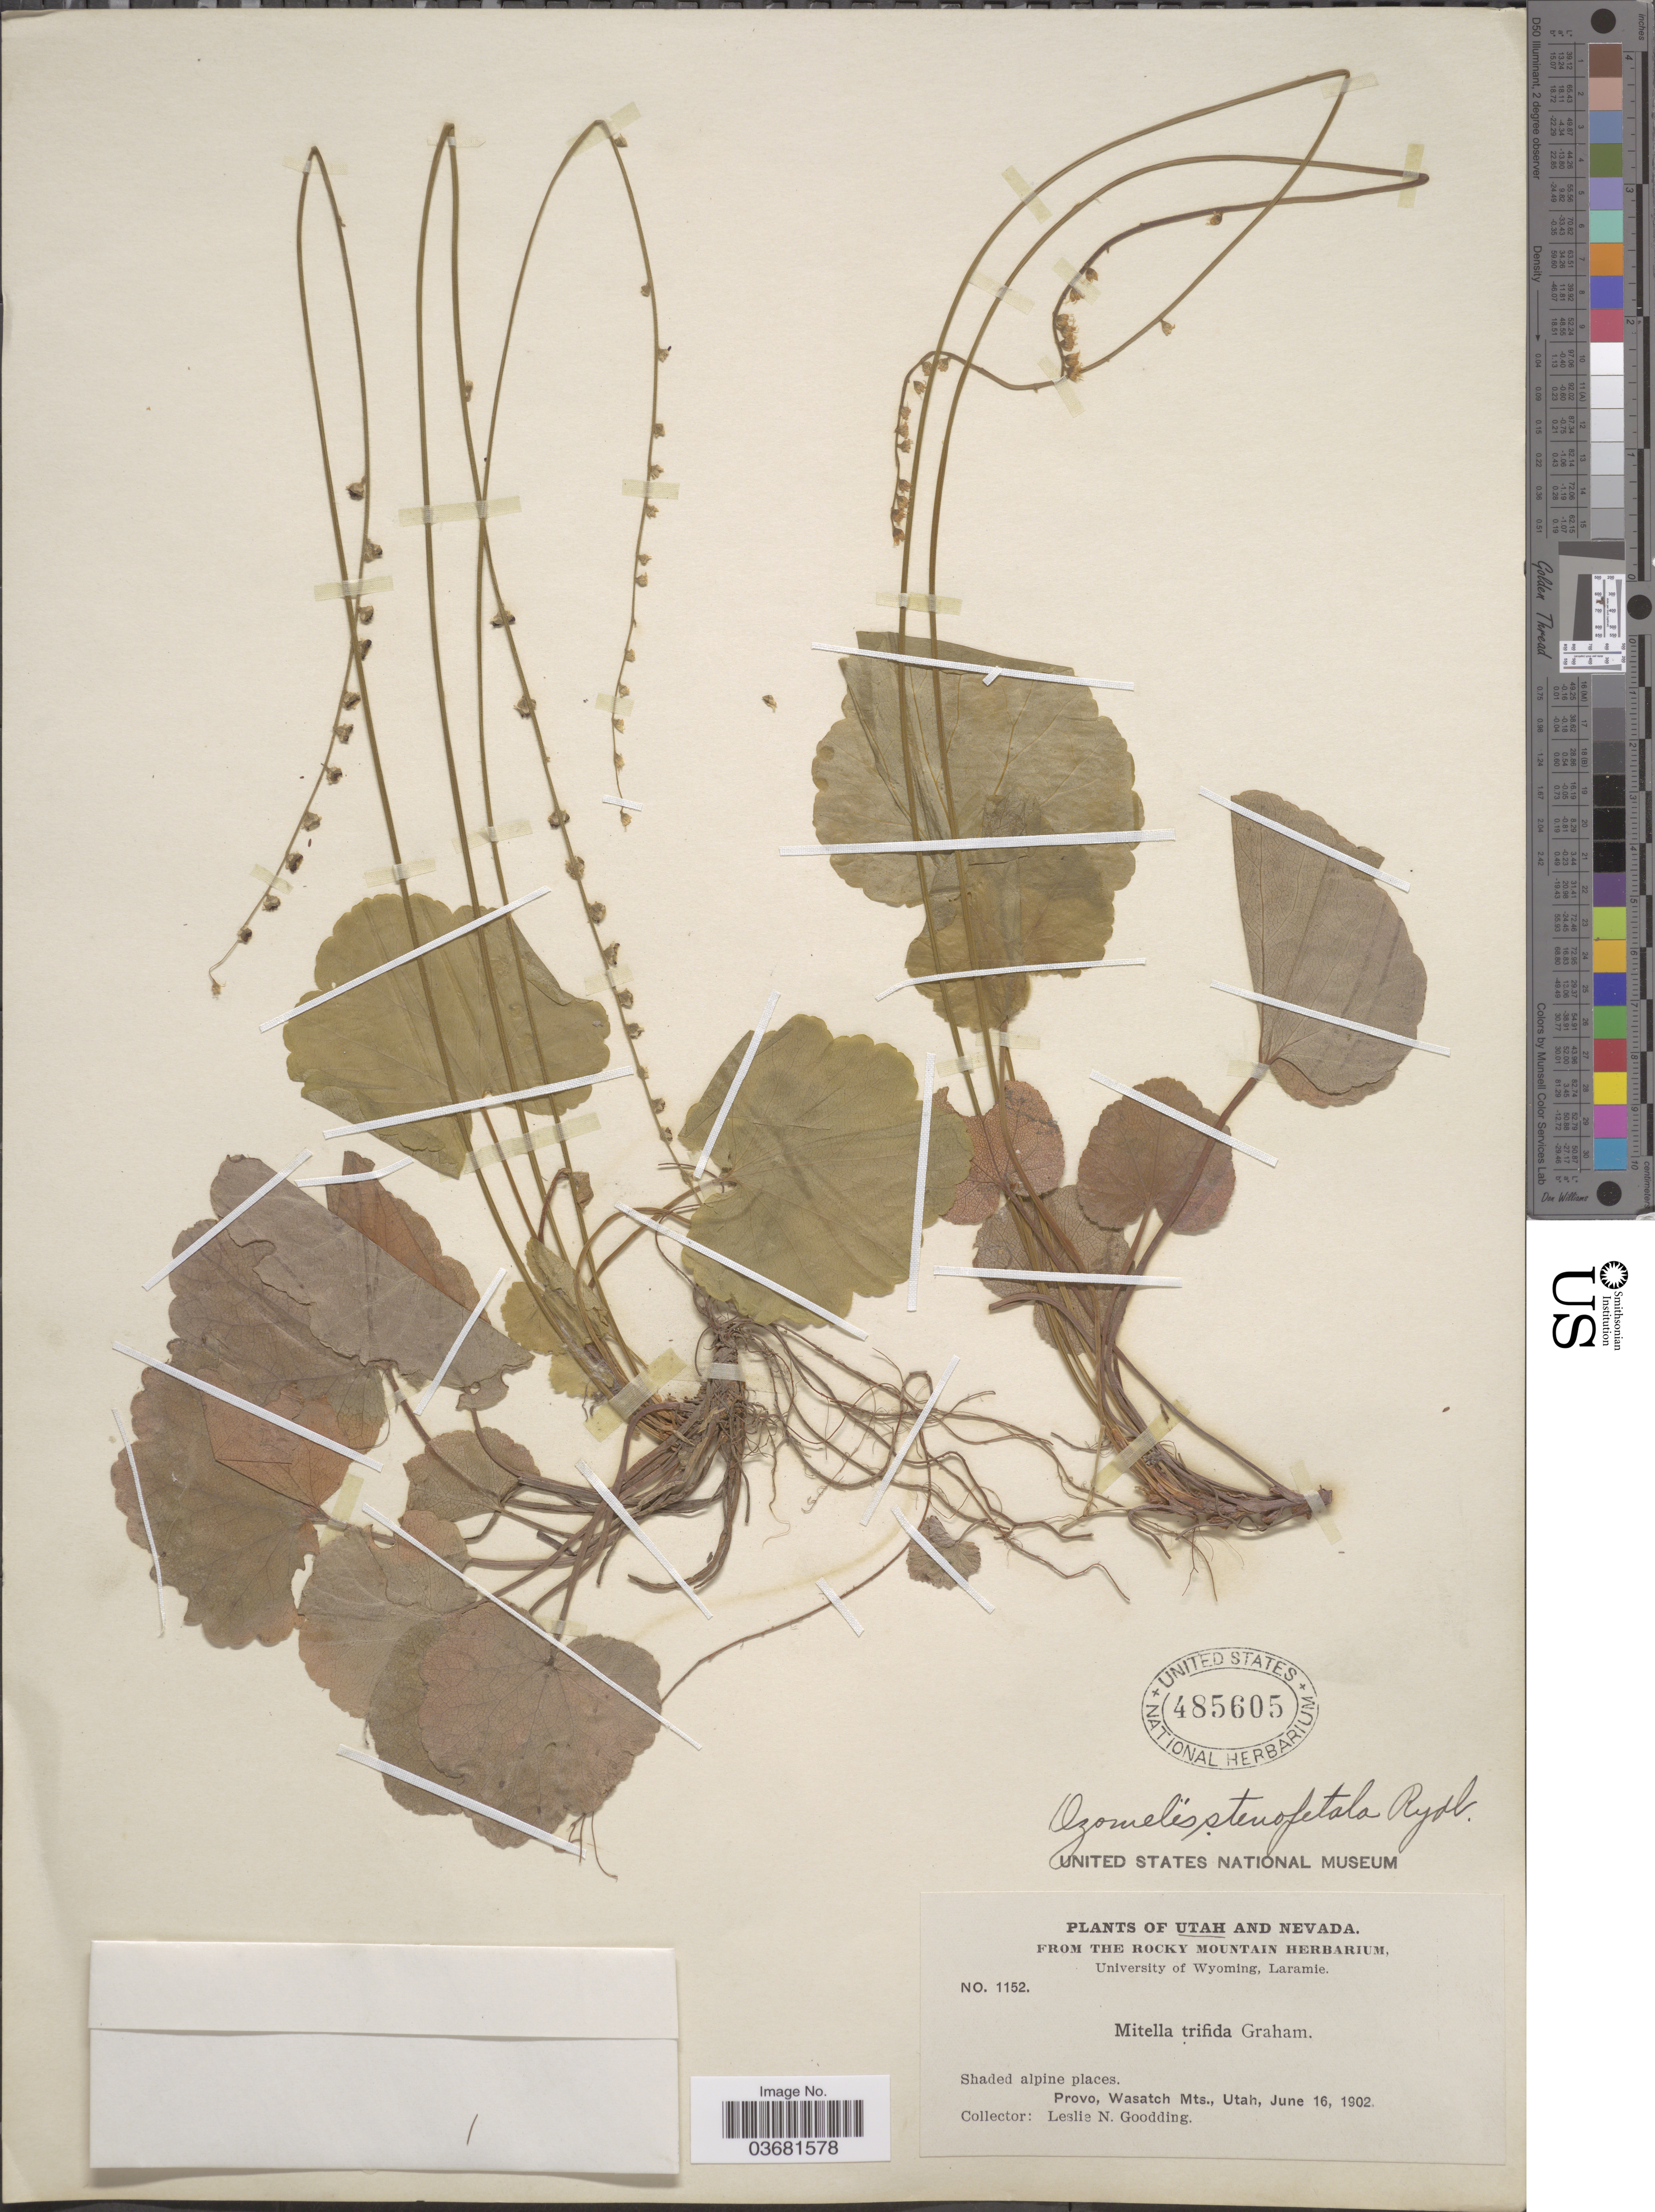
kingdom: Plantae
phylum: Tracheophyta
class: Magnoliopsida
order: Saxifragales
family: Saxifragaceae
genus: Mitella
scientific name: Mitella stenopetala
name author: Piper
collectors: L. N. Goodding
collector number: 1152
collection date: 1902-06-16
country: United States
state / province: Utah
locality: Provo, Wasatch Mts.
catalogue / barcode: US 485605